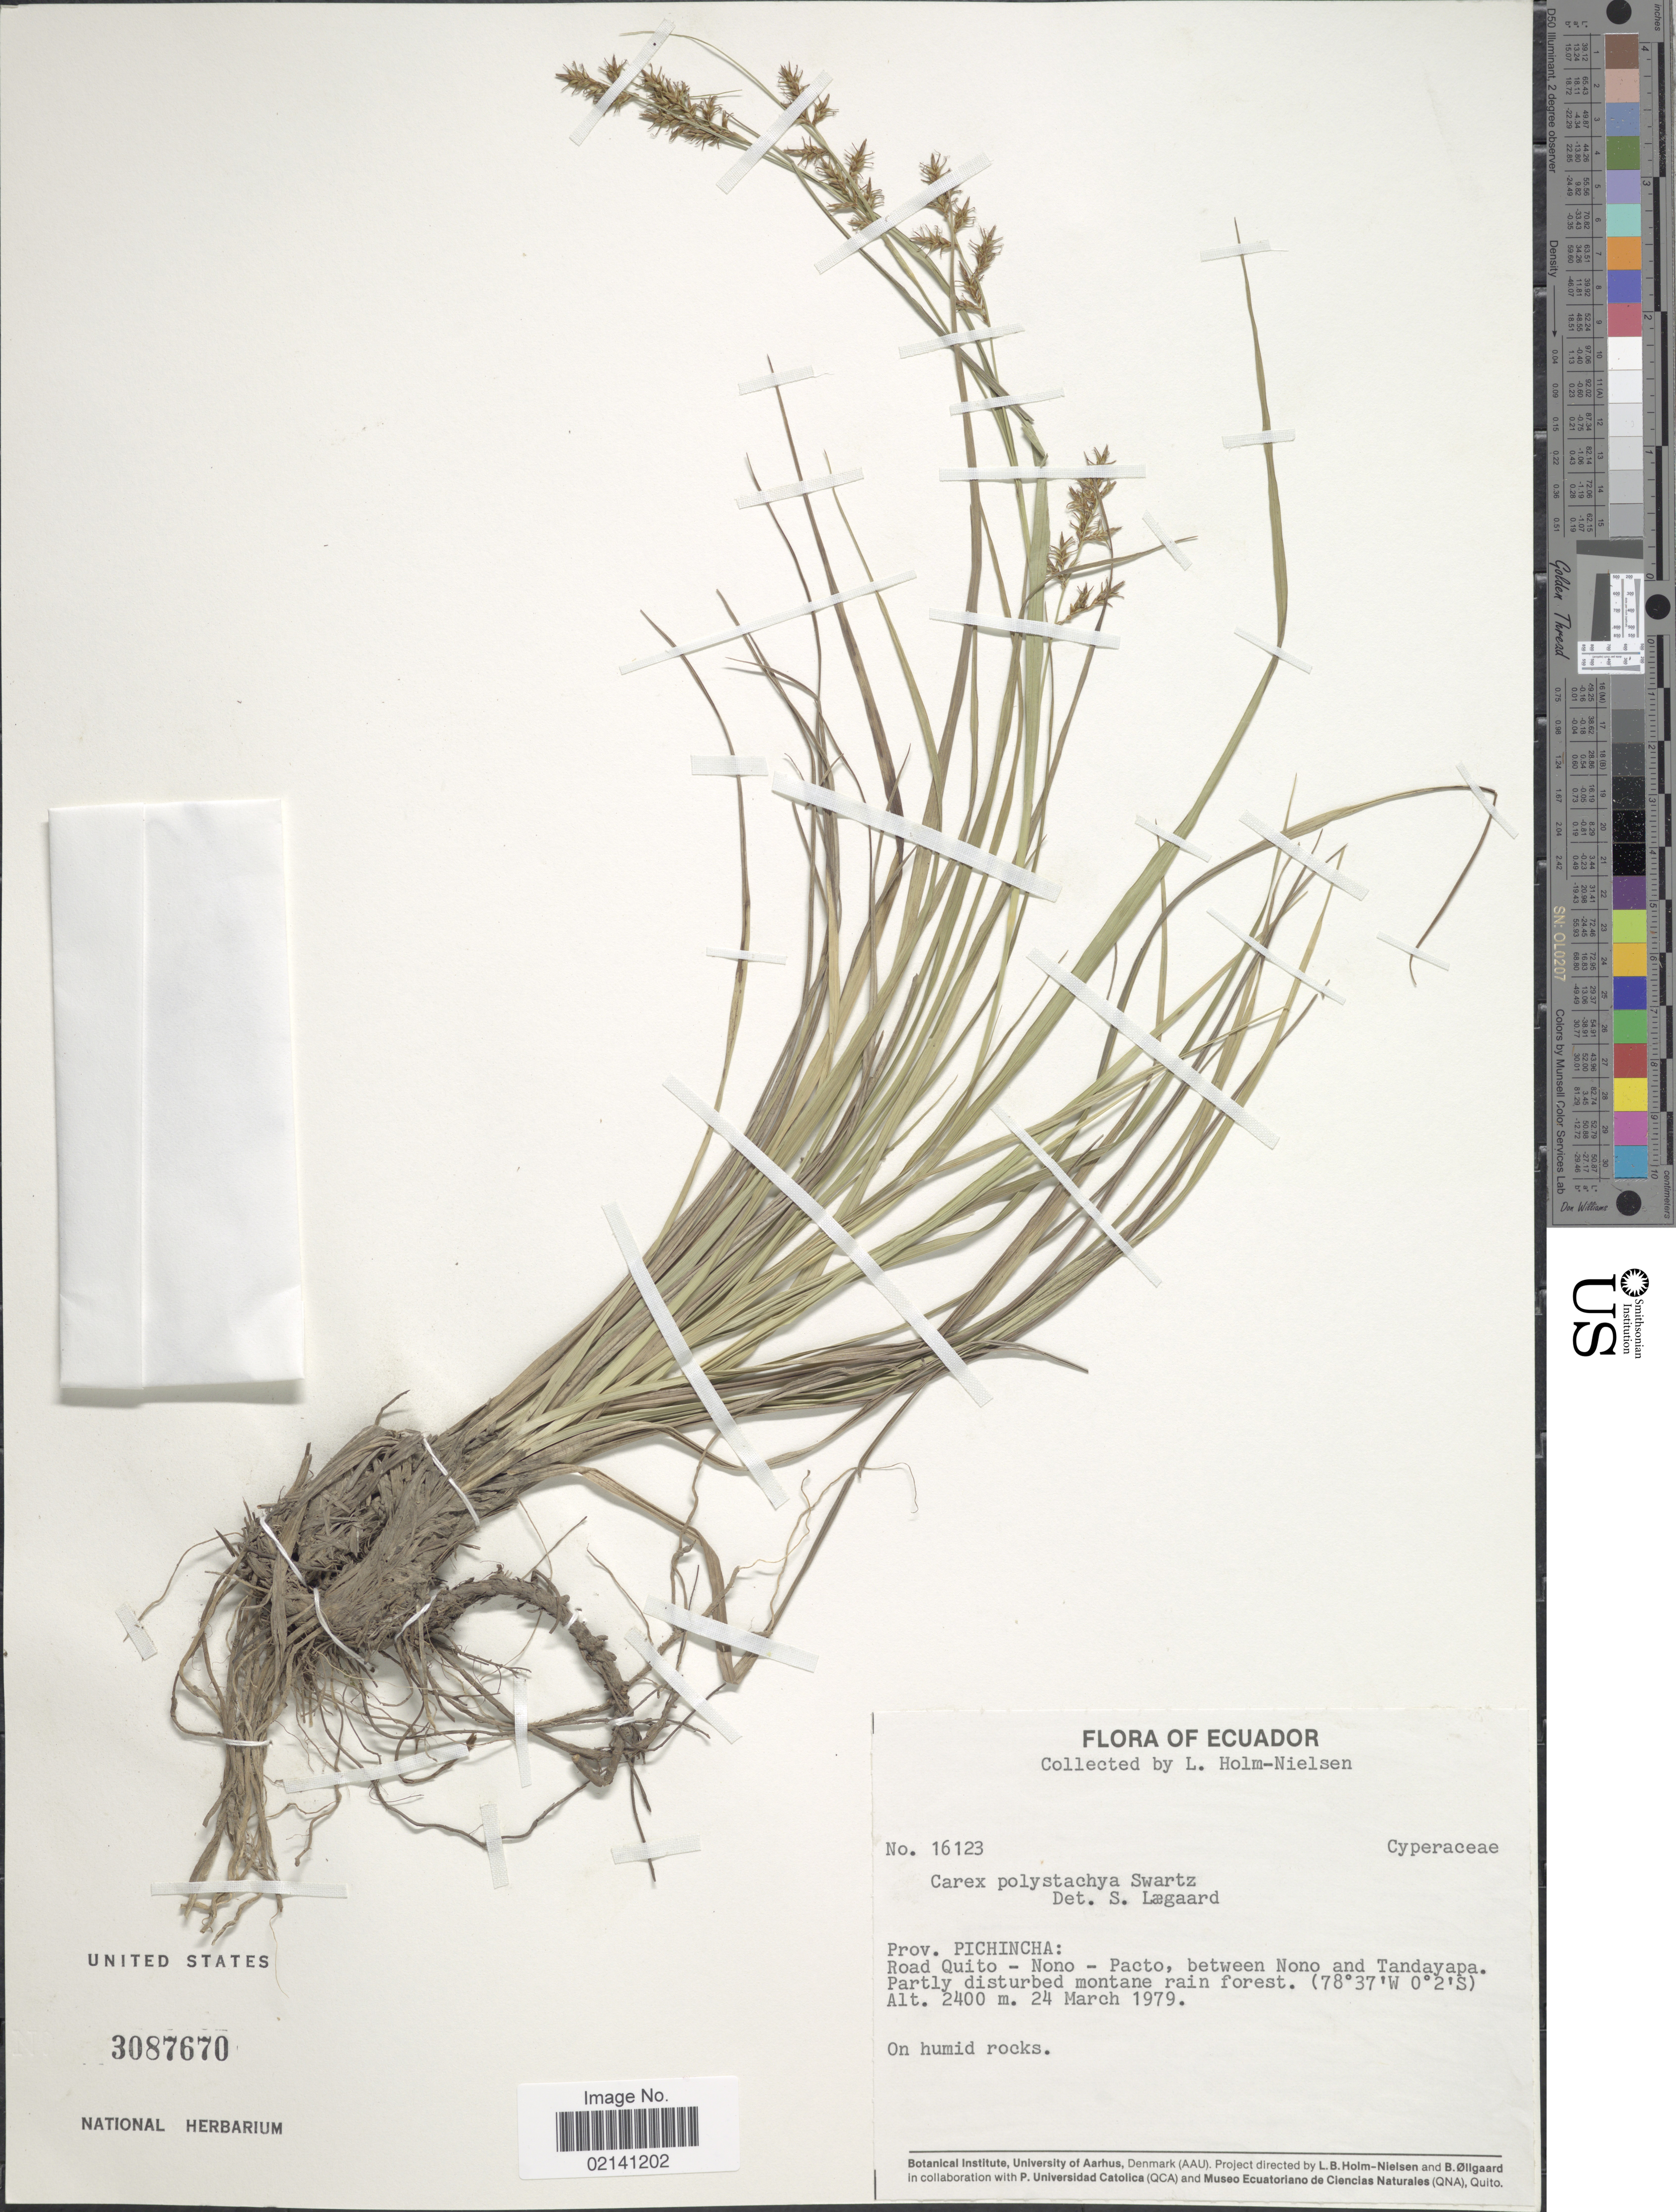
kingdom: Plantae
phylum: Tracheophyta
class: Liliopsida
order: Poales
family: Cyperaceae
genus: Carex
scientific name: Carex porrecta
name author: Reznicek & Camelb.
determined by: Jimnéz-Mejias, Pedro, (UPOS), Universidad Pablo de Olavide (SPAIN)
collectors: L. Holm-Nielsen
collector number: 16123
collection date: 1979-03-24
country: Ecuador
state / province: Pichincha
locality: Road Quit-Nono-Pacto, between Nono and Tandayapa, partly disturbed montane rain forest.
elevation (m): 2400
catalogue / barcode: US 3087670